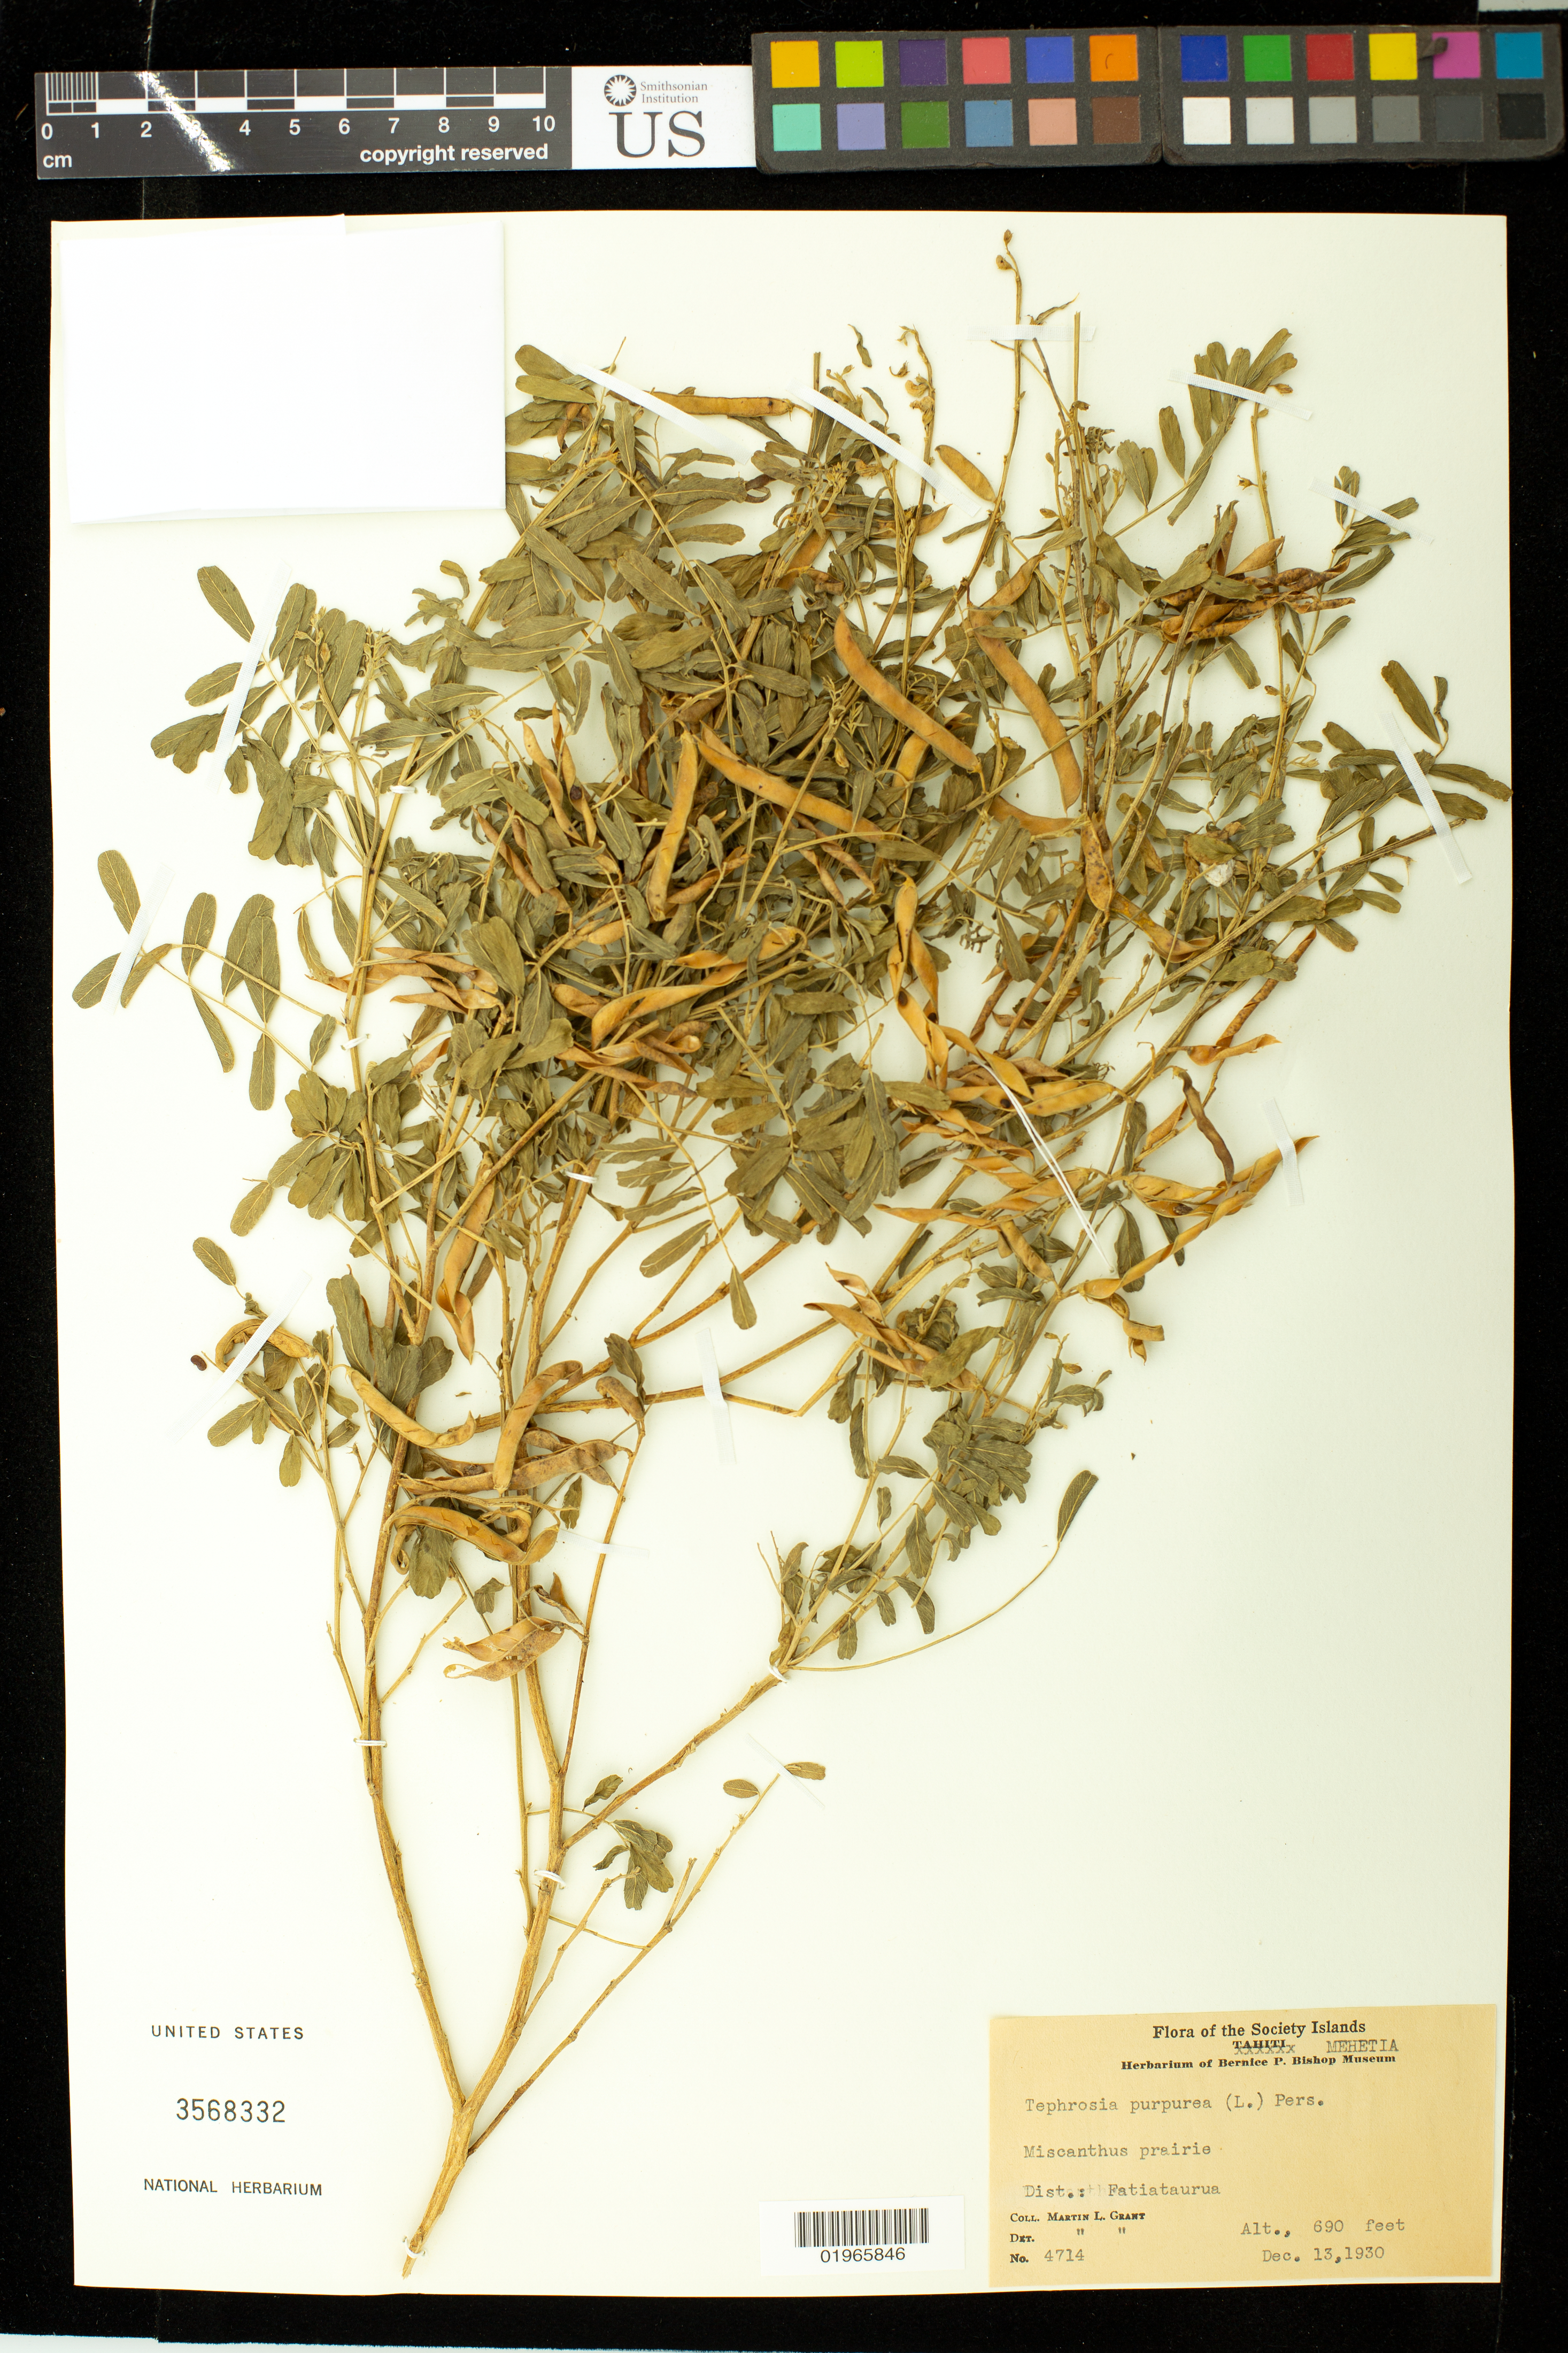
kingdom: Plantae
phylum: Tracheophyta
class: Magnoliopsida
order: Fabales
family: Fabaceae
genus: Tephrosia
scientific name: Tephrosia purpurea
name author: (L.) Pers.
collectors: M. L. Grant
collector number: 4714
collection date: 1930-12-13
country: French Polynesia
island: Mehetia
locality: Society Islands, Mehetia, Dist.: Fatiataurua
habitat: Prairie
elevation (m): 210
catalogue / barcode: US 3568332